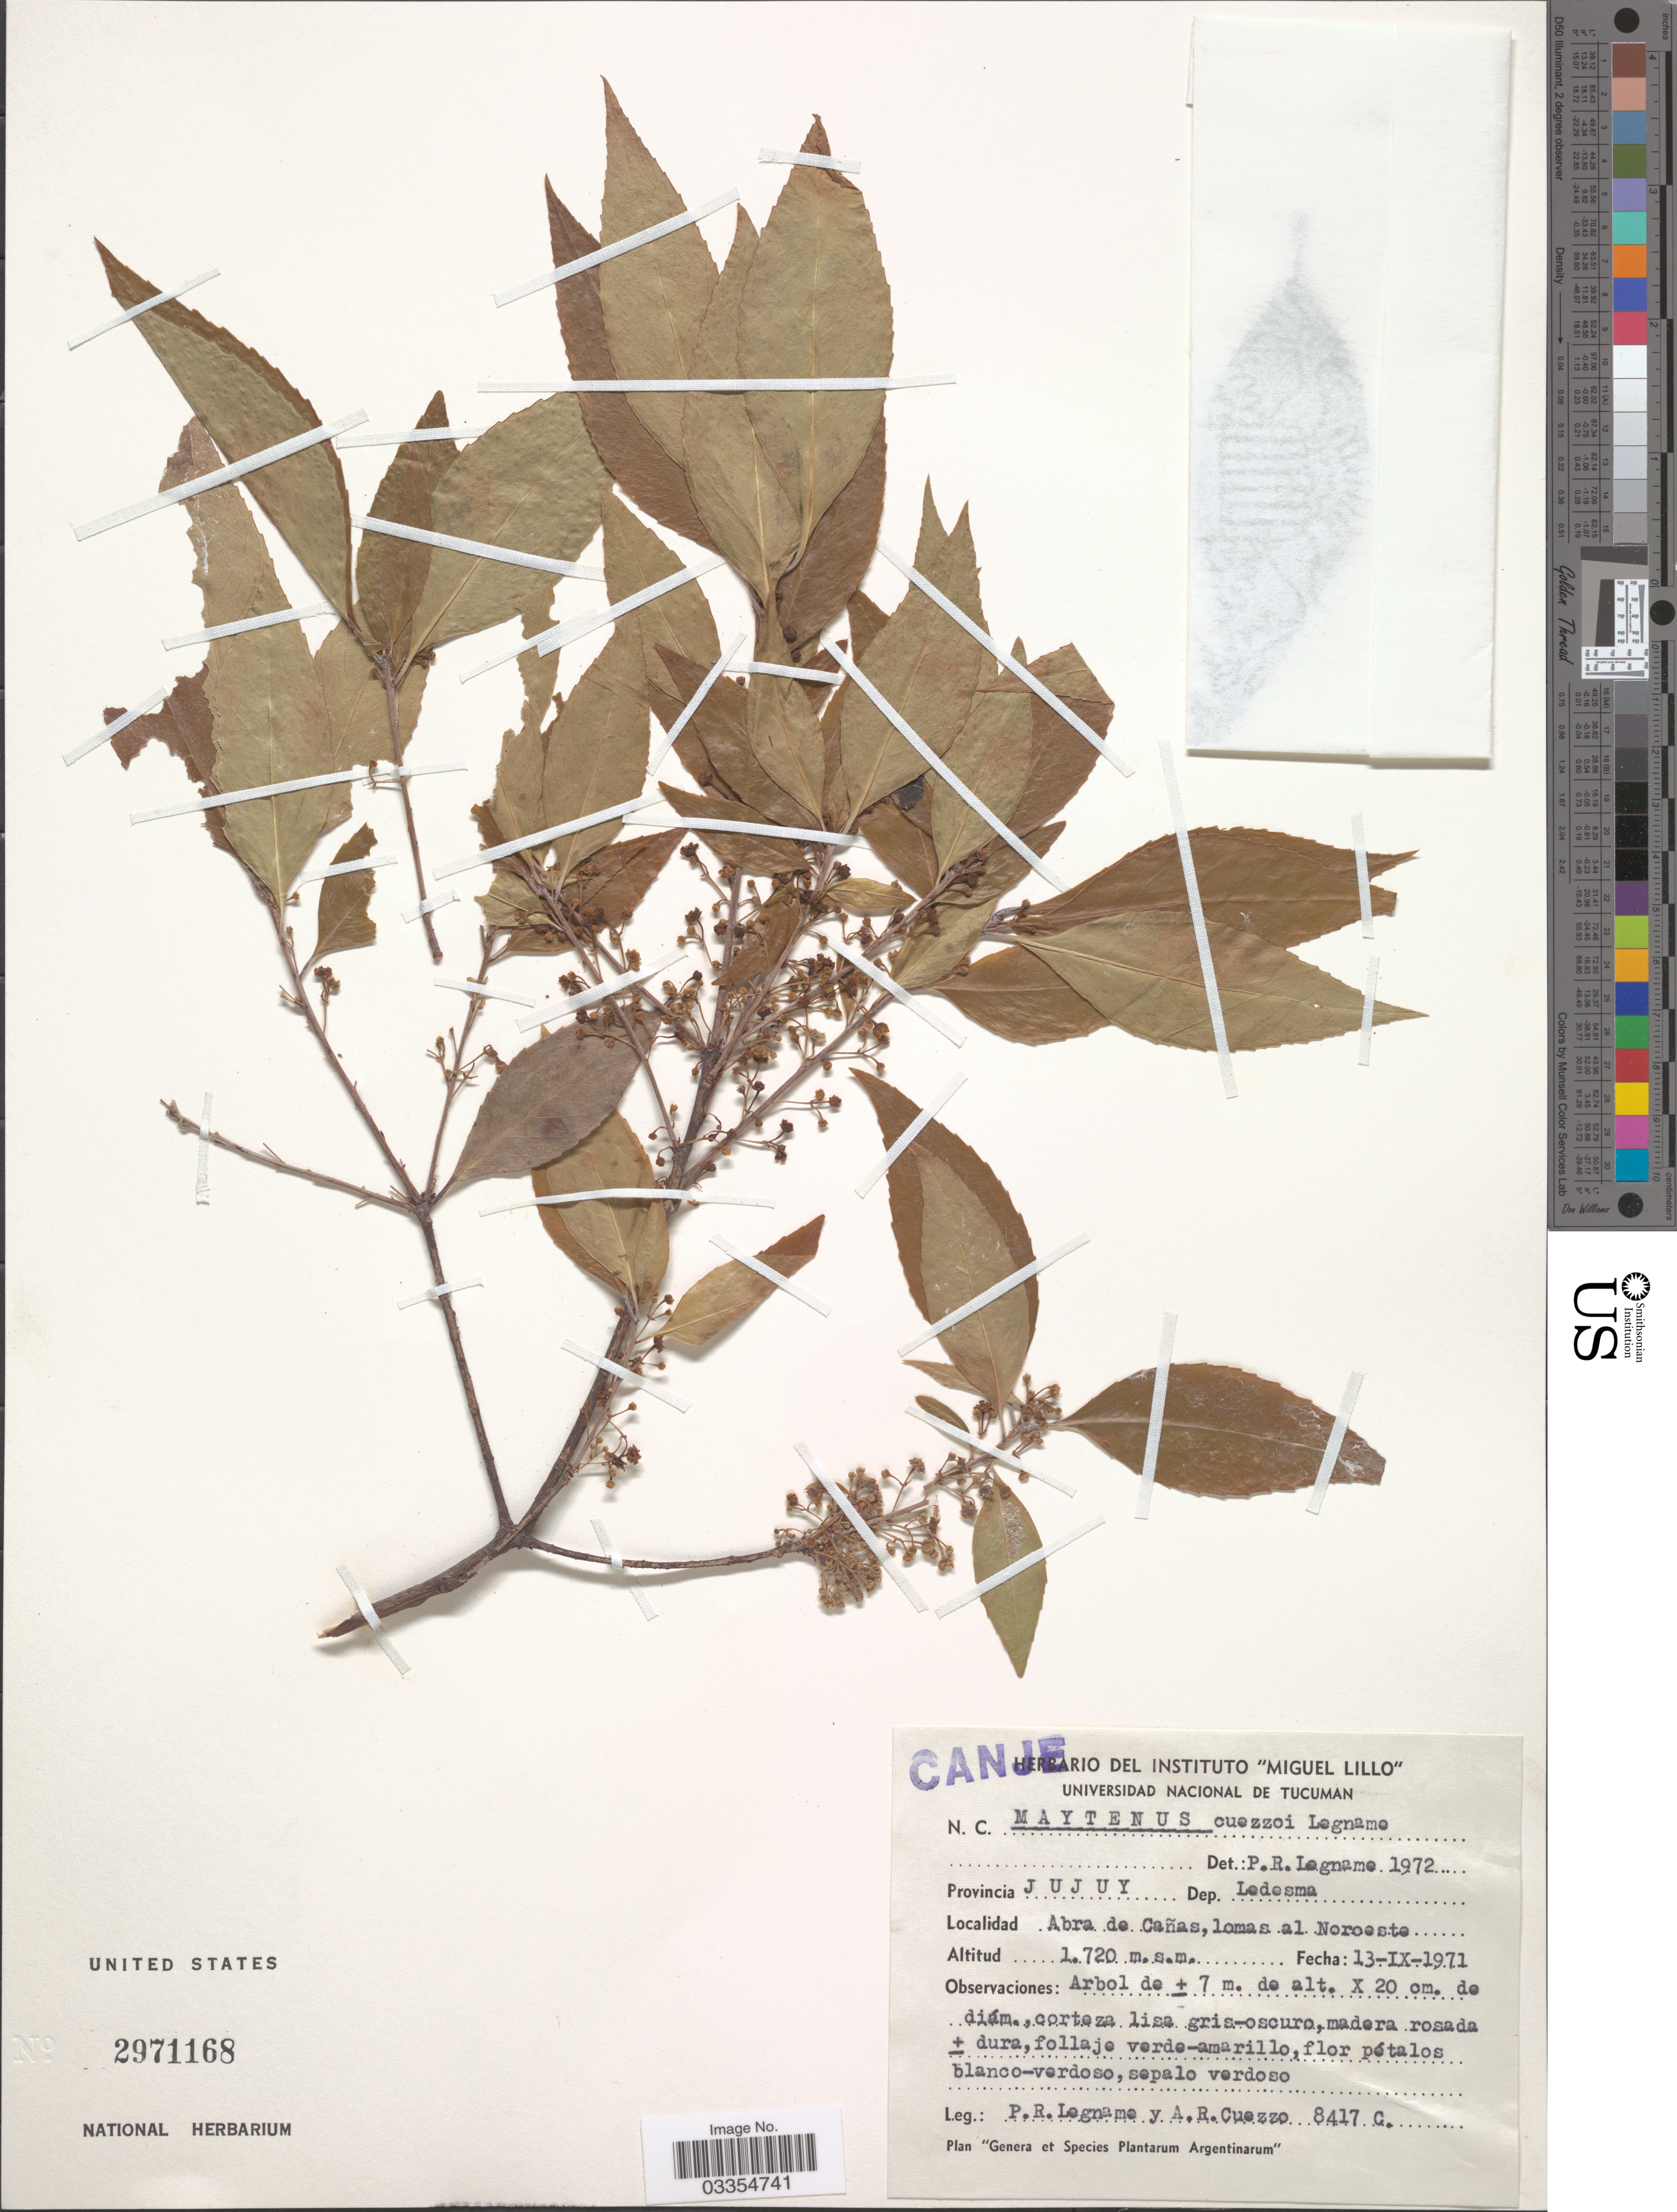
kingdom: Plantae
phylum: Tracheophyta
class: Magnoliopsida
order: Celastrales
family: Celastraceae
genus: Maytenus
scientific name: Maytenus cuezzoi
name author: Legname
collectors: P. R. Legname & A. Cuezzo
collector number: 8417C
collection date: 1971-09-13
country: Argentina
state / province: Jujuy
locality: Dep. Ledesma. Abra de Cañas, lomas al Noroeste.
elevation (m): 1720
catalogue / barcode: US 2971168